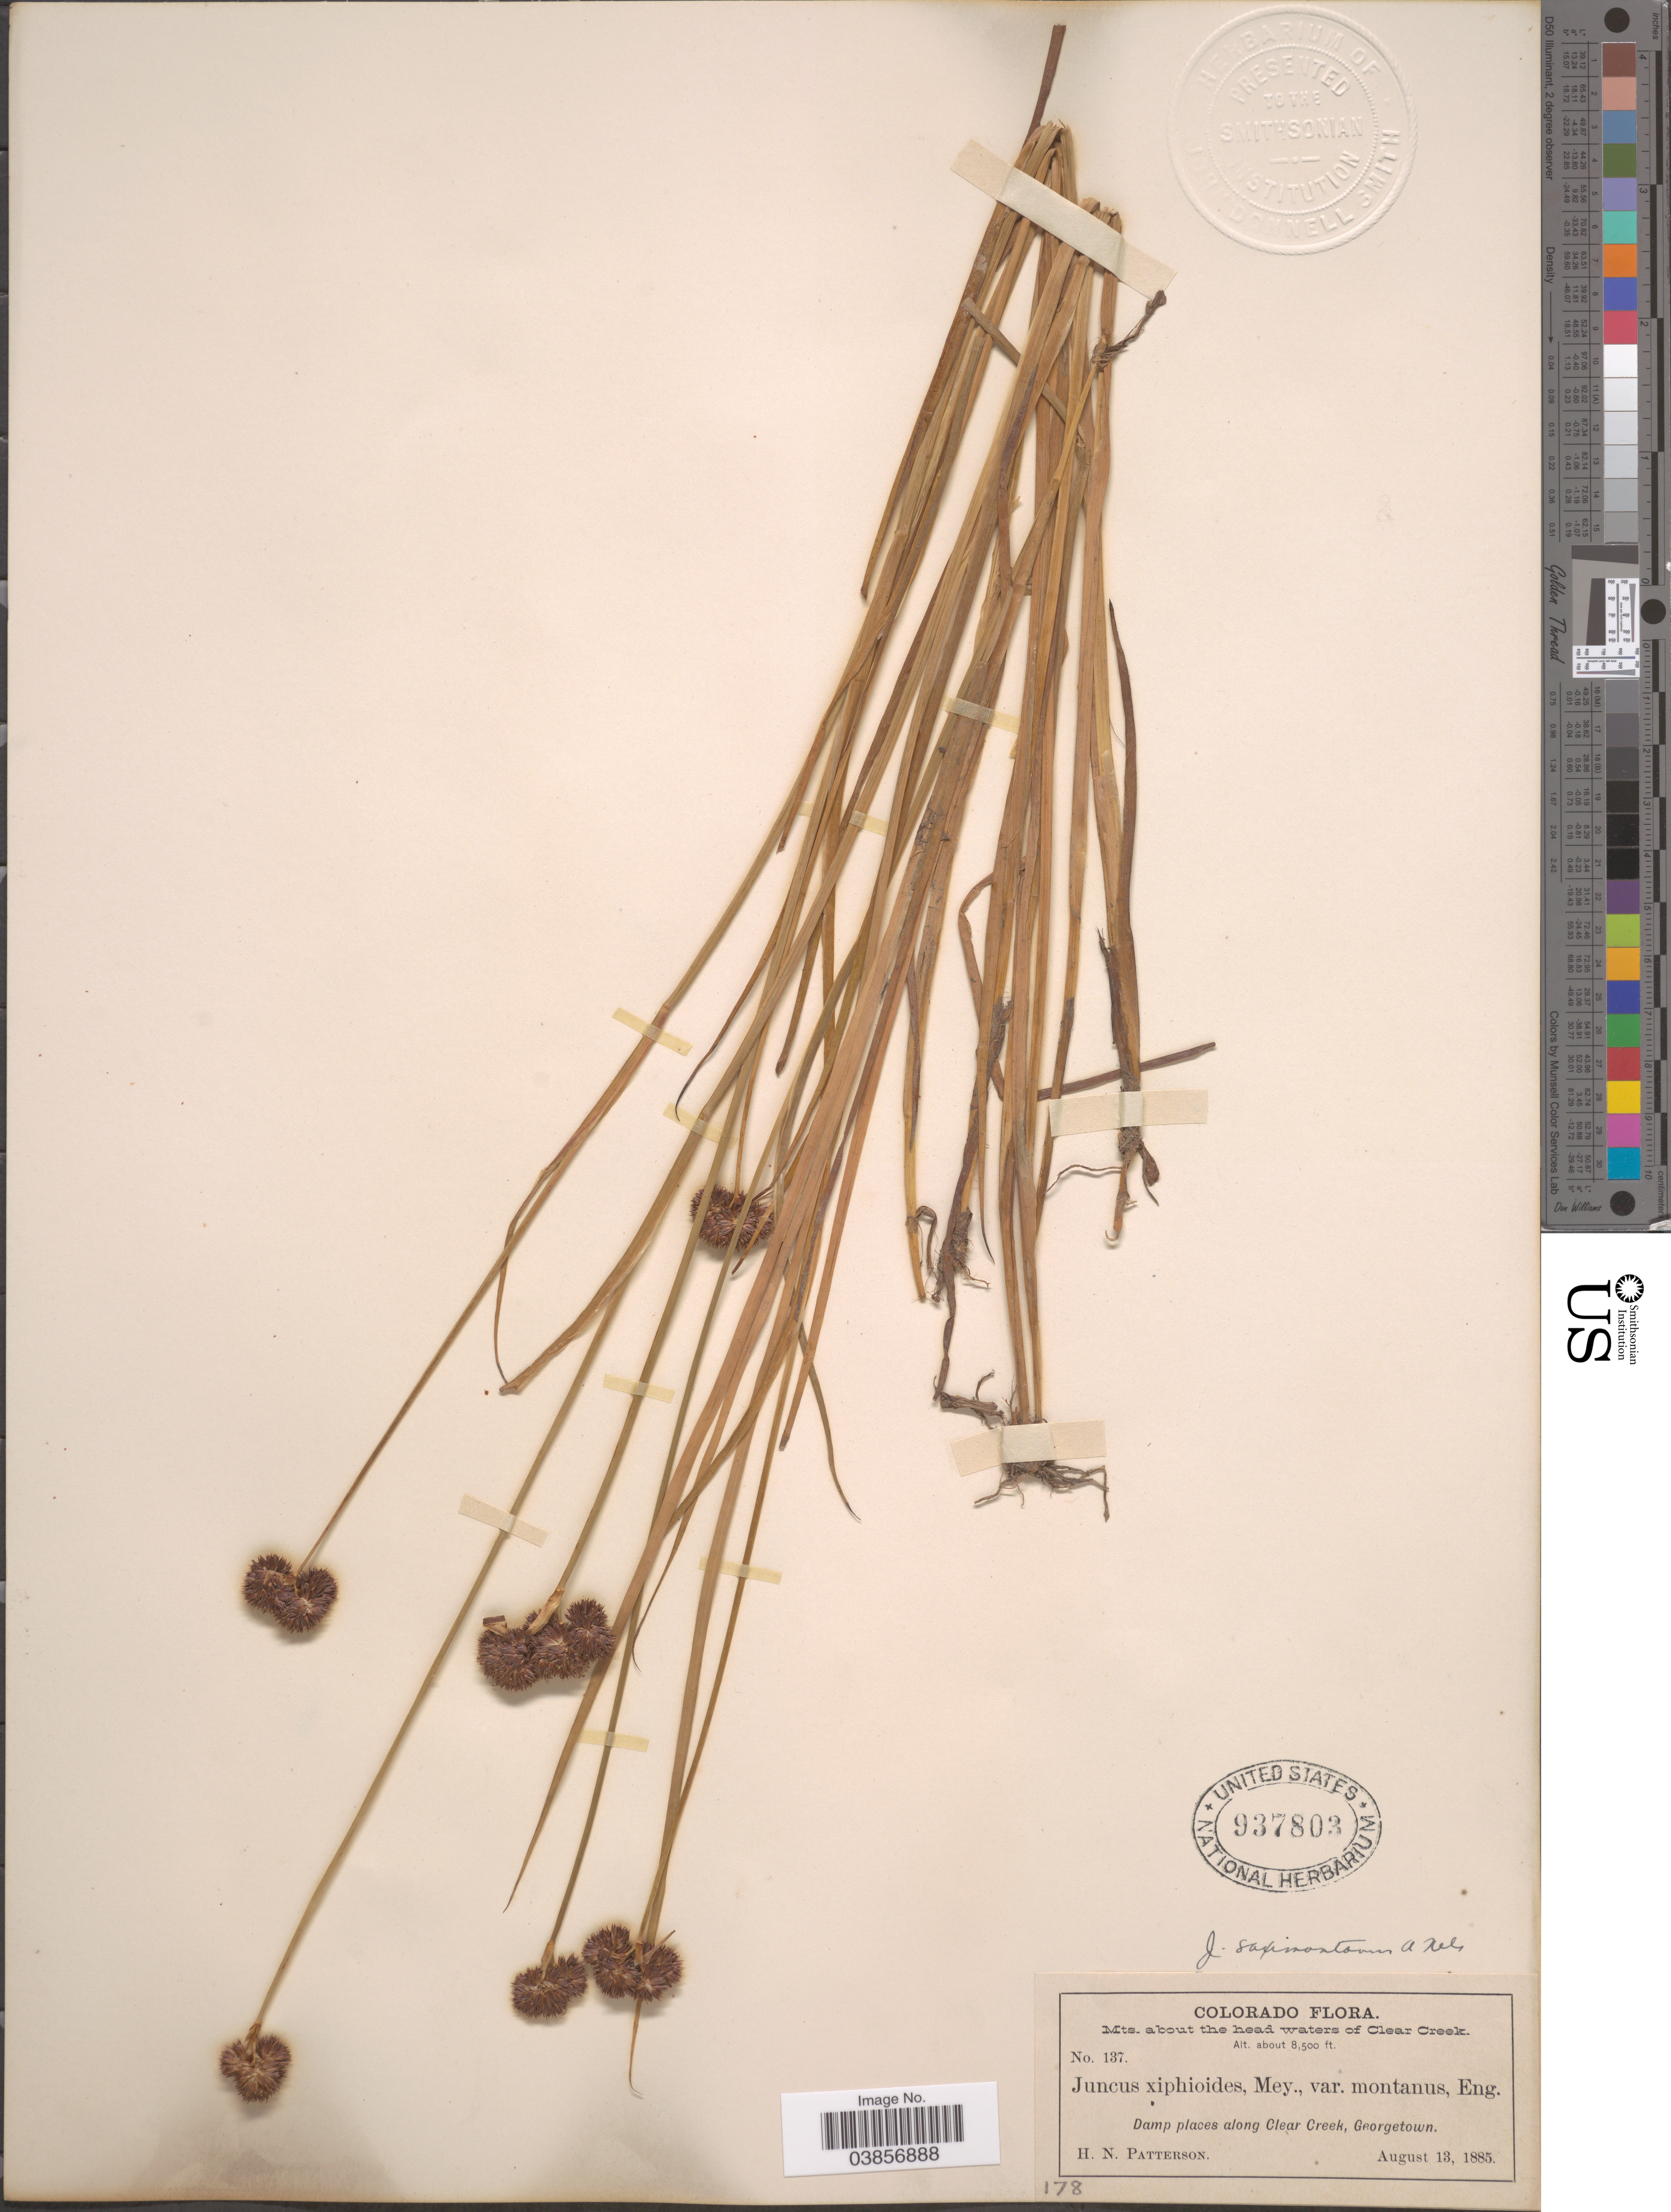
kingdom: Plantae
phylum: Tracheophyta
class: Liliopsida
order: Poales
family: Juncaceae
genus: Juncus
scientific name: Juncus saximontanus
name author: A. Nelson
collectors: H. N. Patterson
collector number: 137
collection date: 1885-08-13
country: United States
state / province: Colorado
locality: Mts. about the head waters of Clear Creek. Along Clear Creek, Georgetown.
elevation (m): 2591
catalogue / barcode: US 937803